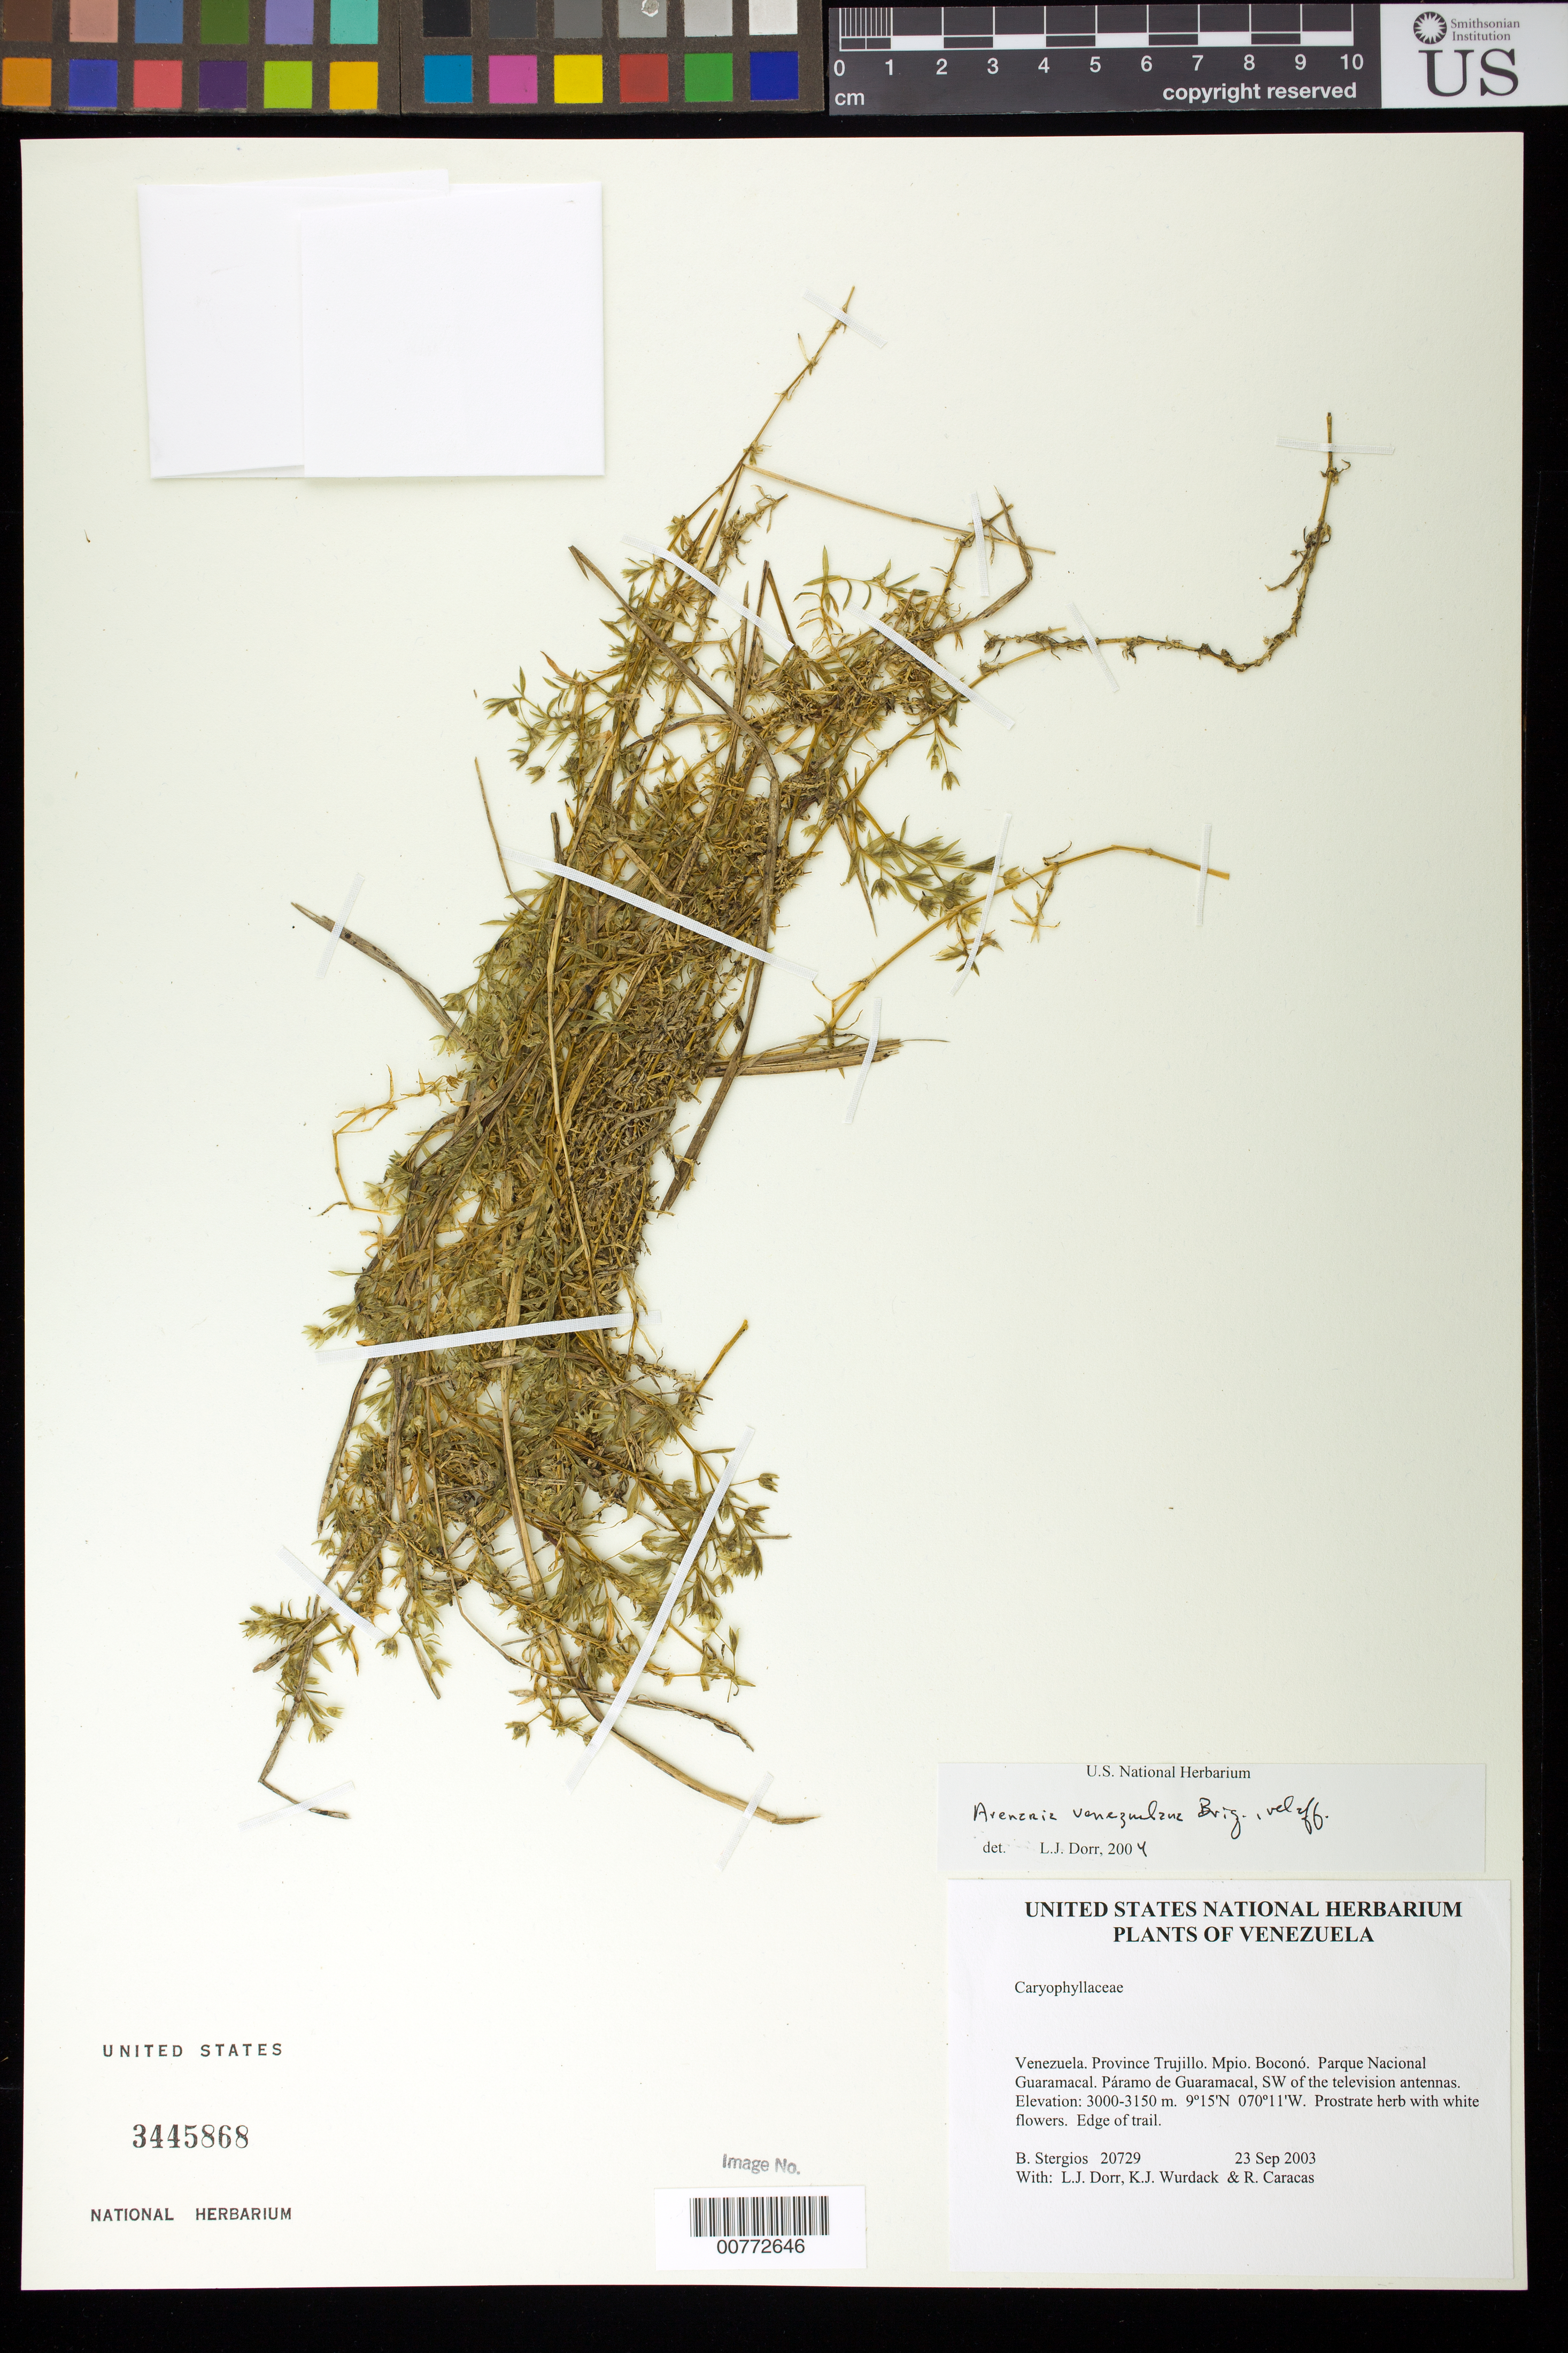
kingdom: Plantae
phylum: Tracheophyta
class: Magnoliopsida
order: Caryophyllales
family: Caryophyllaceae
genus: Arenaria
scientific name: Arenaria venezuelana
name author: Briq.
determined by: Dorr, L. J., (BOT), Smithsonian Institution - National Museum of Natural History (UNITED STATES)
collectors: B. G. Stergios, L. J. Dorr, K. Wurdack & R. Caracas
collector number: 20729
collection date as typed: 23 Sep 2003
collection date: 2003-09-23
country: Venezuela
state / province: Trujillo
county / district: Boconó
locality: Parque Nacional Guaramacal. Páramo de Guaramacal, SW of the television antennas.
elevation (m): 3000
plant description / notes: PORT, US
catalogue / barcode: US 3445868